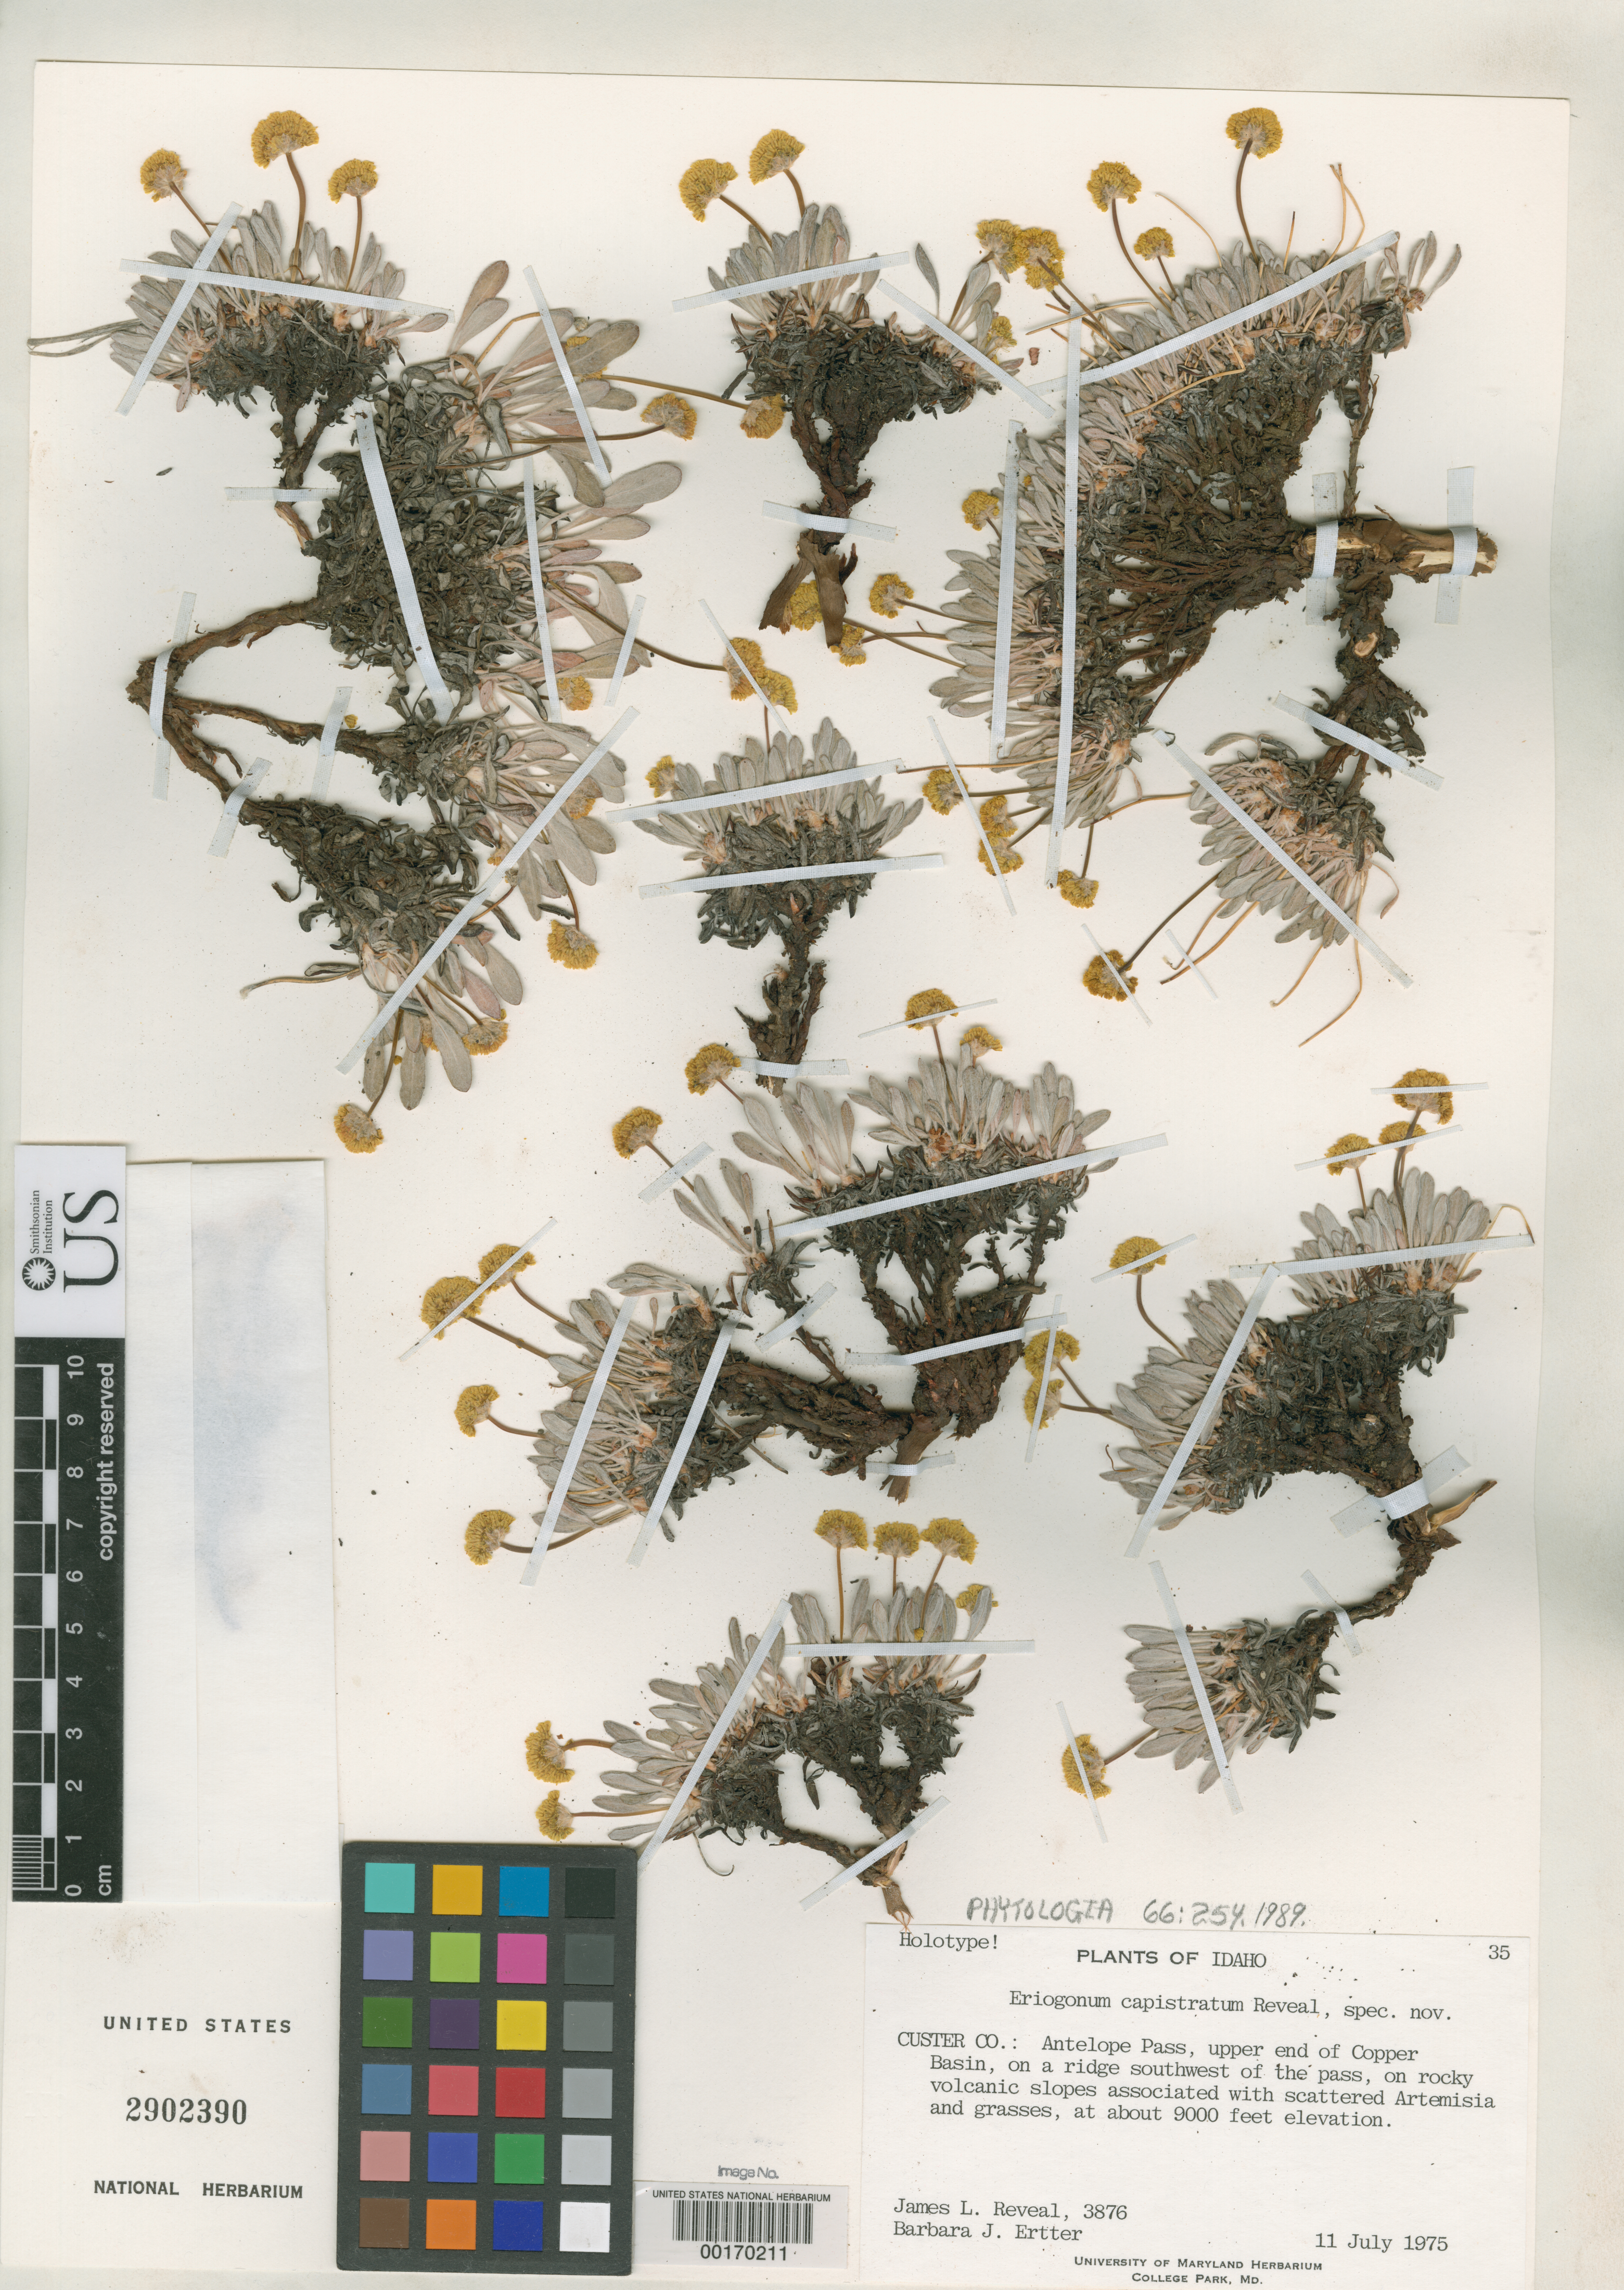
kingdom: Plantae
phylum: Tracheophyta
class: Magnoliopsida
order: Caryophyllales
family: Polygonaceae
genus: Eriogonum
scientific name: Eriogonum capistratum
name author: Reveal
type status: Holotype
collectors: J. L. Reveal & B. Ertter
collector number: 3876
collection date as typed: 11 Jul 1974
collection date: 1974-07-11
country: United States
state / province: Idaho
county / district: Custer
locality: Antelope pass, upper end of copper basin, on ridge SW of pass, rocky volcanic slopes.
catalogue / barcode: US 2902390